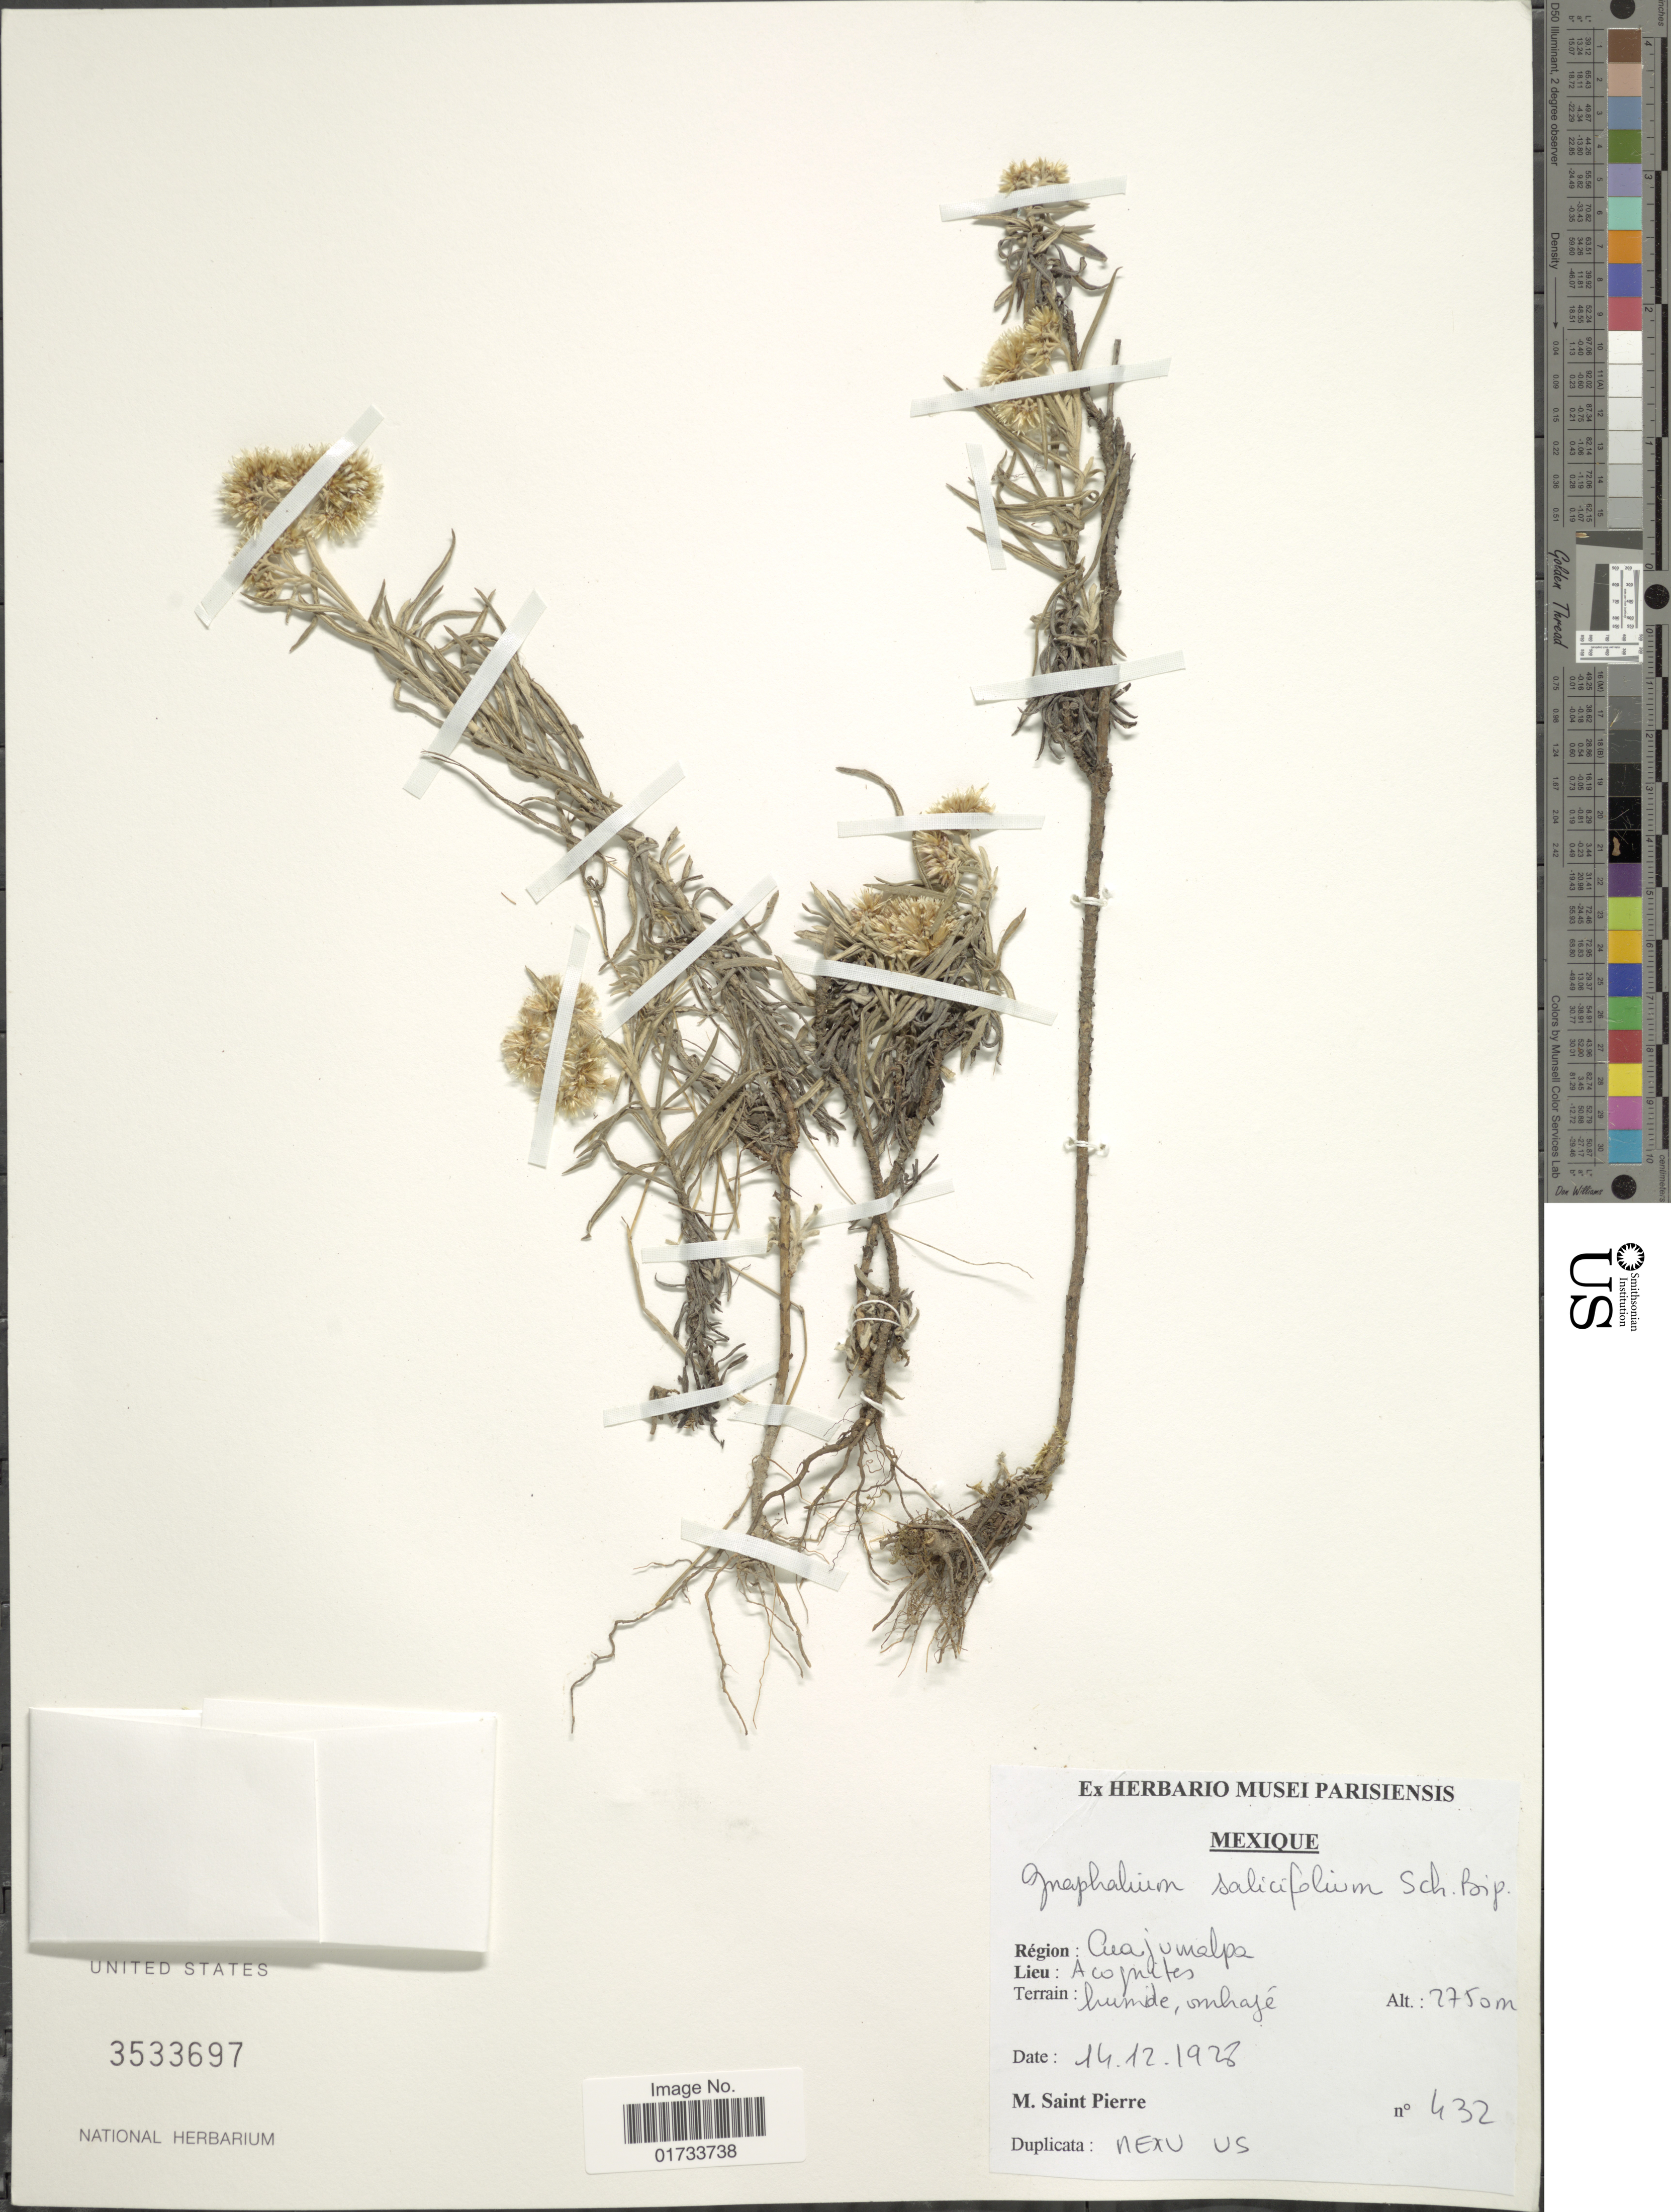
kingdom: Plantae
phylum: Tracheophyta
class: Magnoliopsida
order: Asterales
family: Asteraceae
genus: Chionolaena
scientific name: Chionolaena salicifolia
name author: (Bertol.) G.L. Nesom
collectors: M. Saint-Pierre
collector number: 432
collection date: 1928-12-14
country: Mexico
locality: Región: Cuajumalpa, Lieu: a cognites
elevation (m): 2750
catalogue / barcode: US 3533697